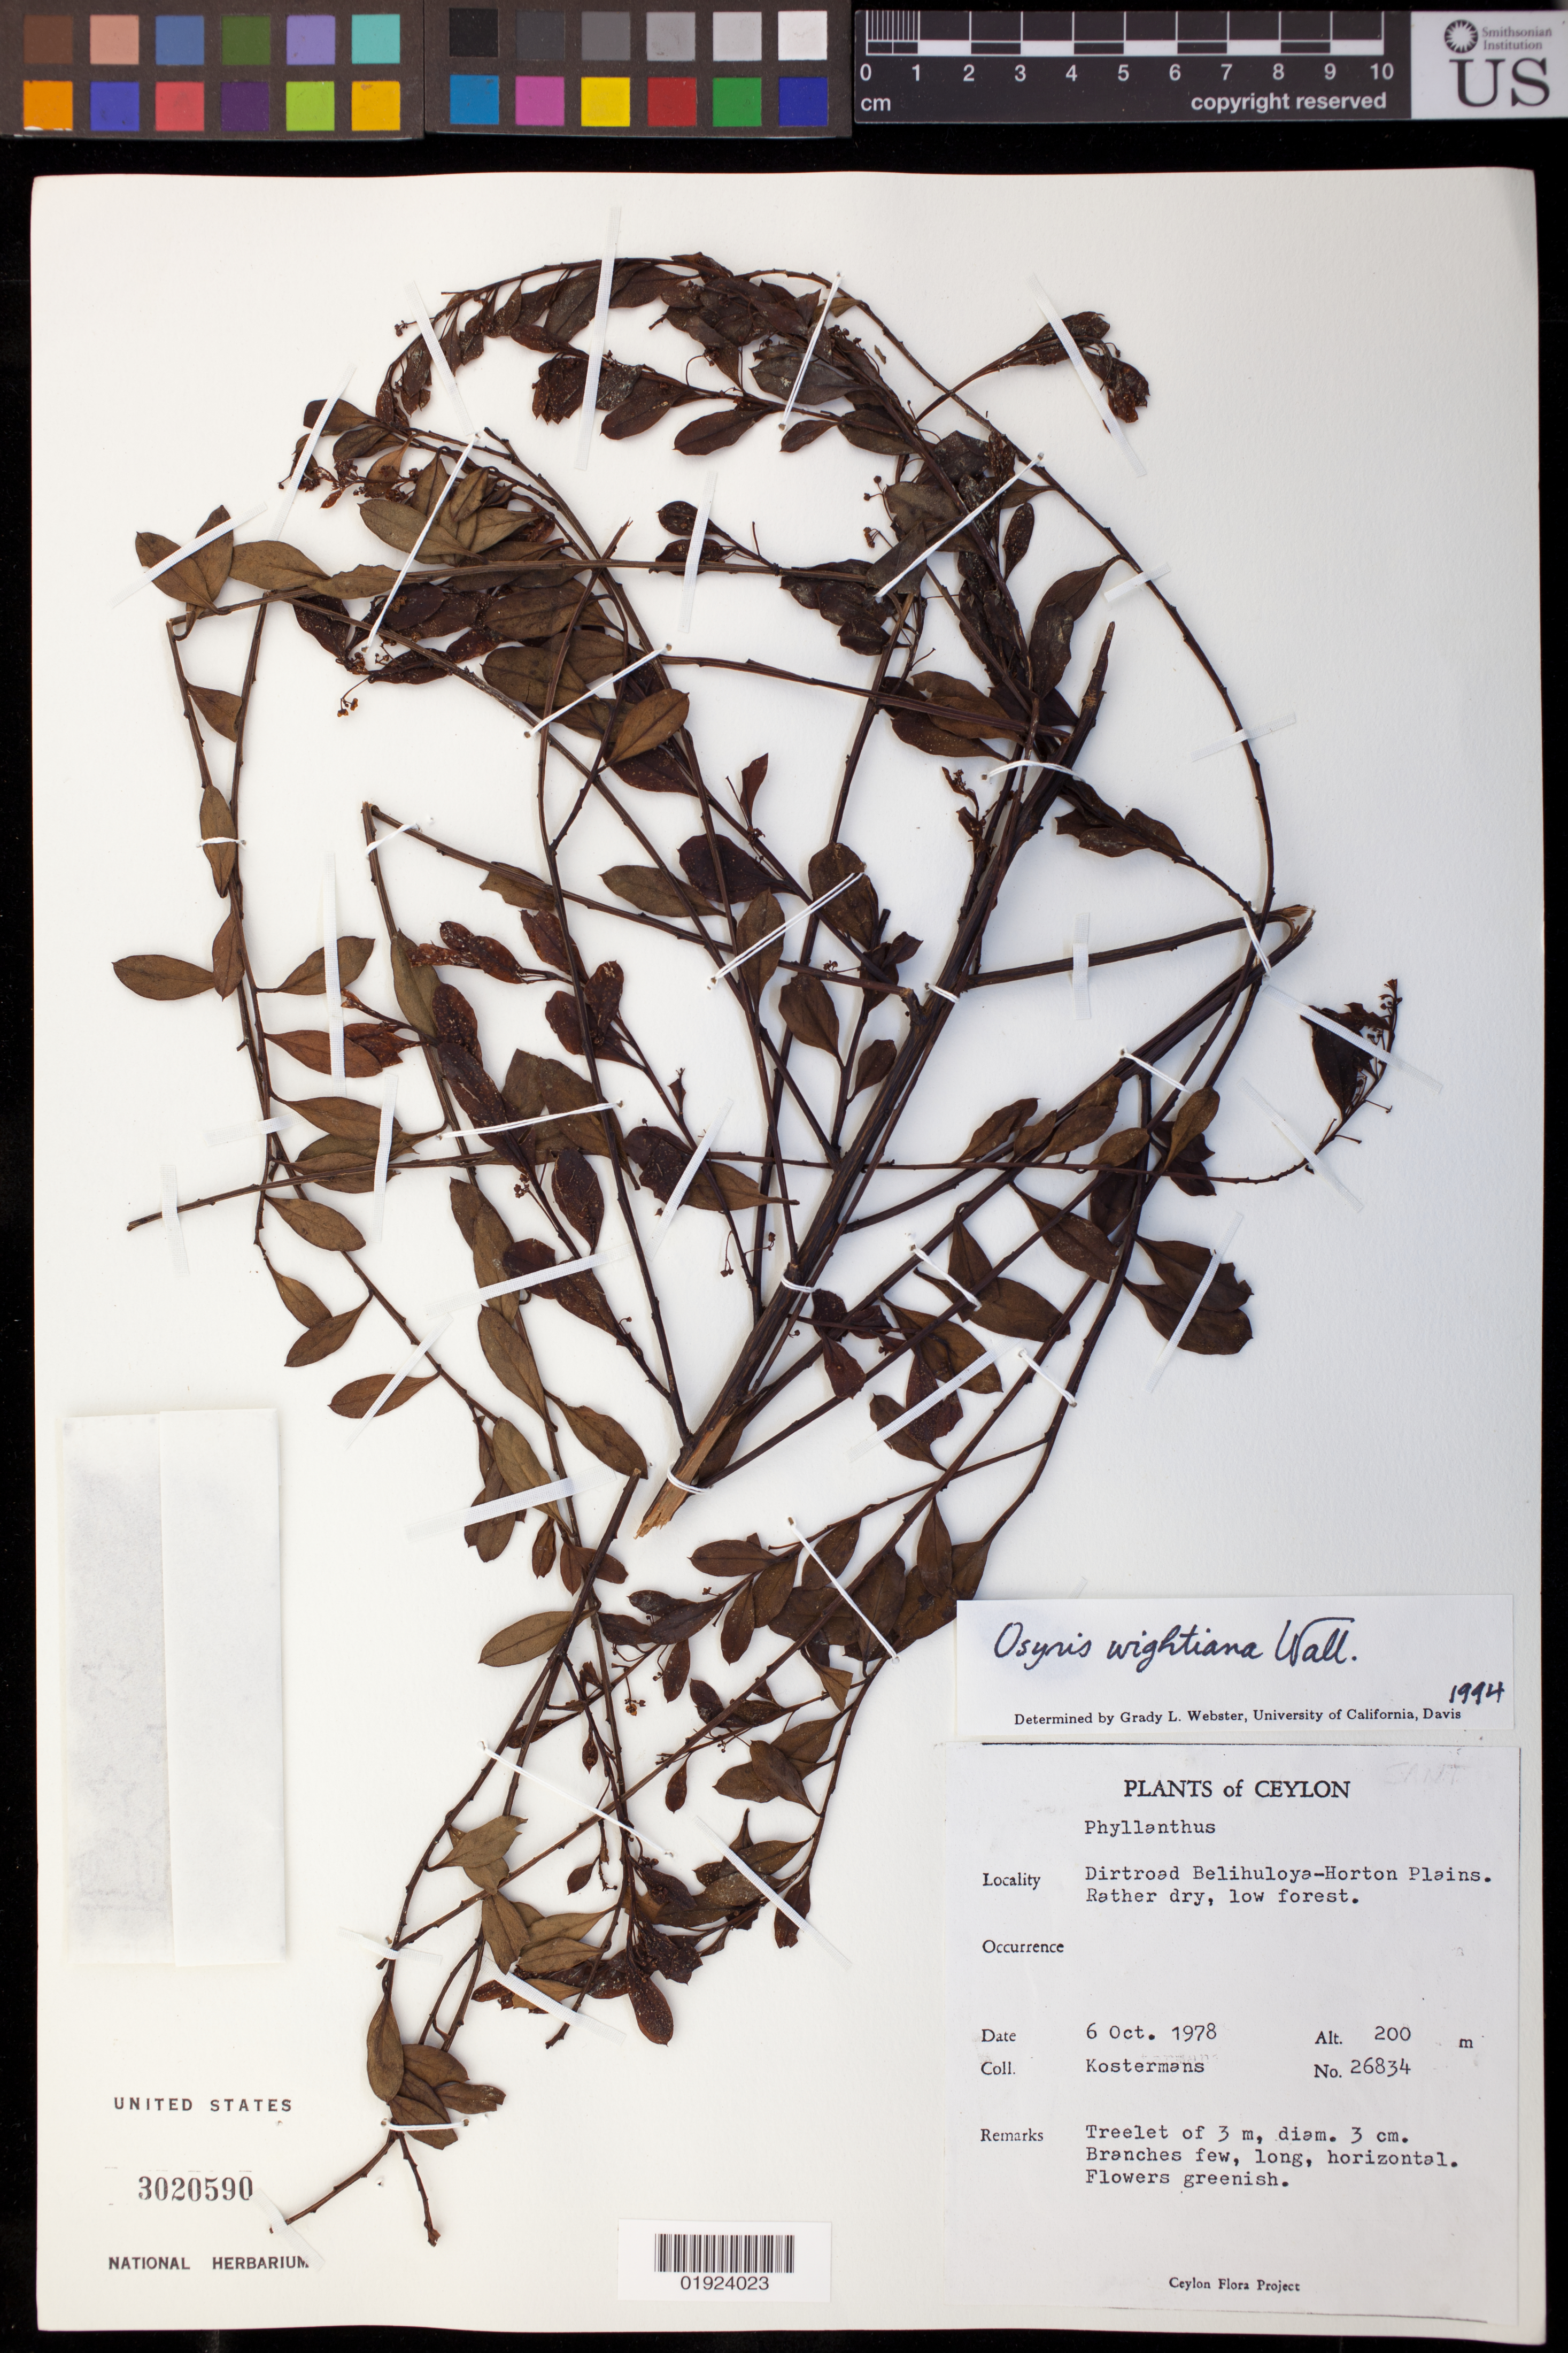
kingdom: Plantae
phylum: Tracheophyta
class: Magnoliopsida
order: Santalales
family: Santalaceae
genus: Osyris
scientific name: Osyris wightiana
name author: Wall. ex Wight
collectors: A. J. G. Kostermans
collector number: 26834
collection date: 1978-10-06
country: Sri Lanka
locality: Dirtroad Belihuloya - Horton Plains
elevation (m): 200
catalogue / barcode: US 3020590